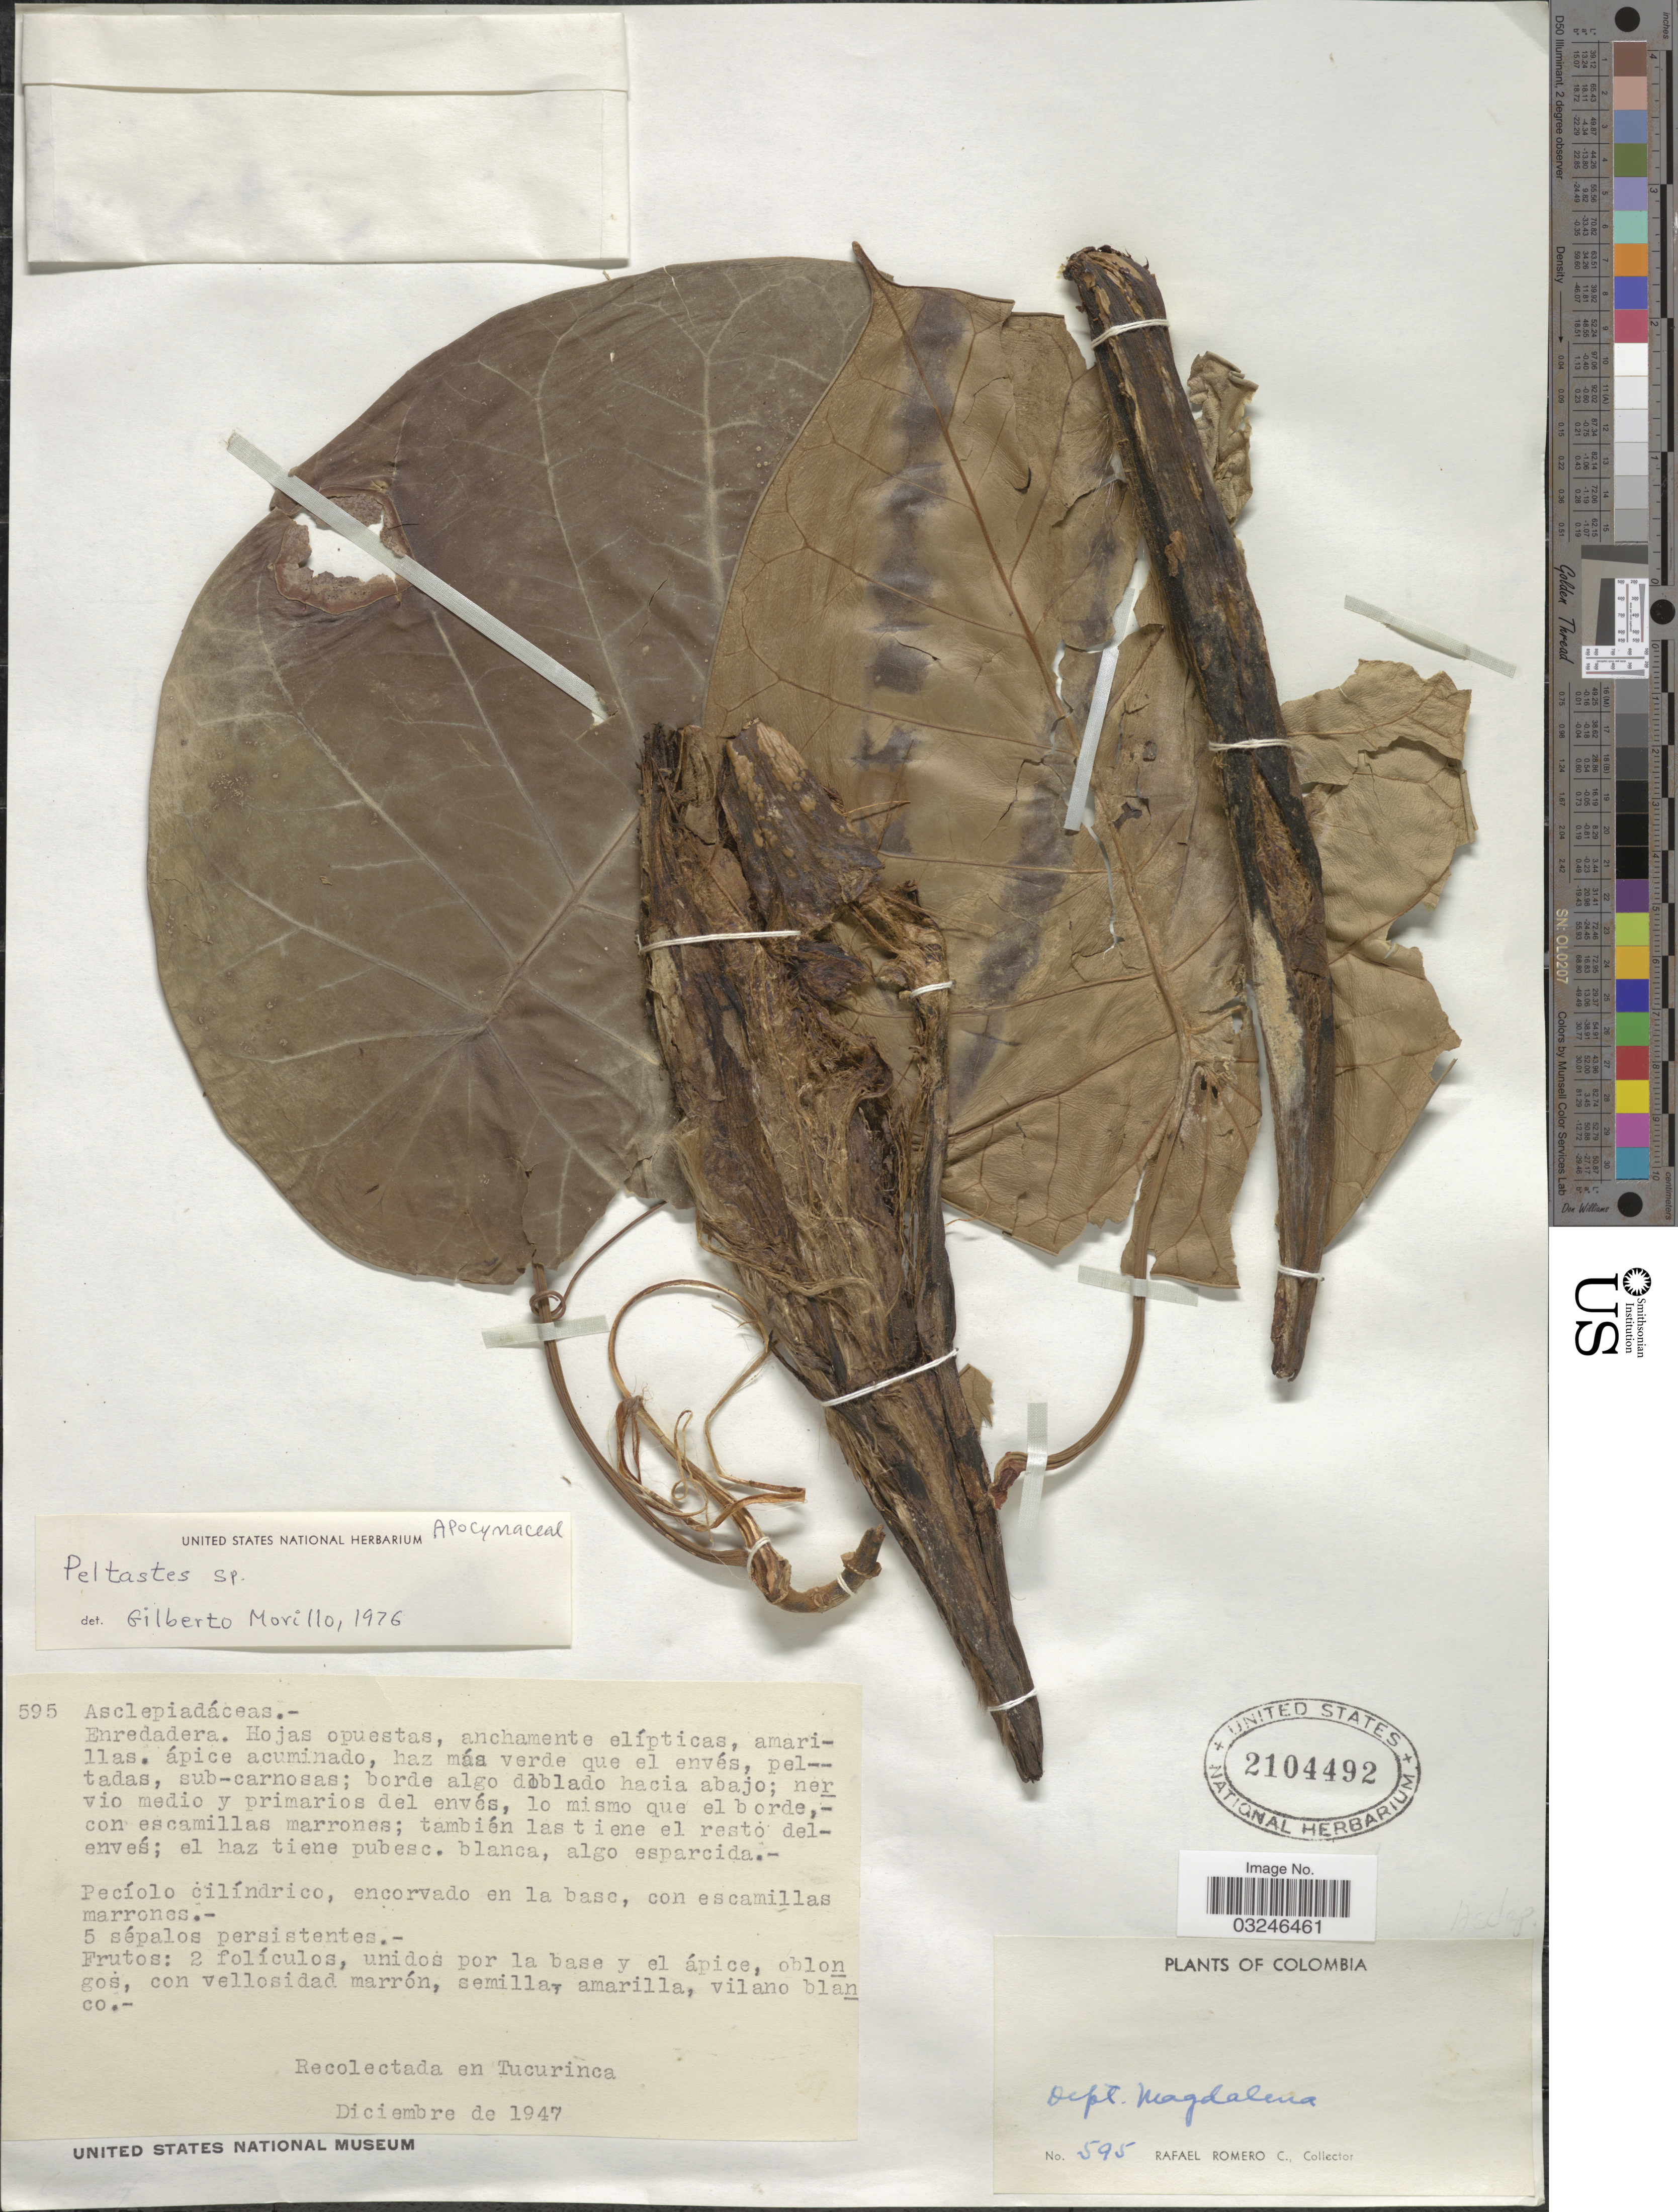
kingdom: Plantae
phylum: Tracheophyta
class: Magnoliopsida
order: Gentianales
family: Apocynaceae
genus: Peltastes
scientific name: Peltastes sp.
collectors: R. Romero Castañeda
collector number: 595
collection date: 1947-12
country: Colombia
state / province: Magdalena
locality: Dept. Magdalena. En Tucurinca.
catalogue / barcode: US 2104492